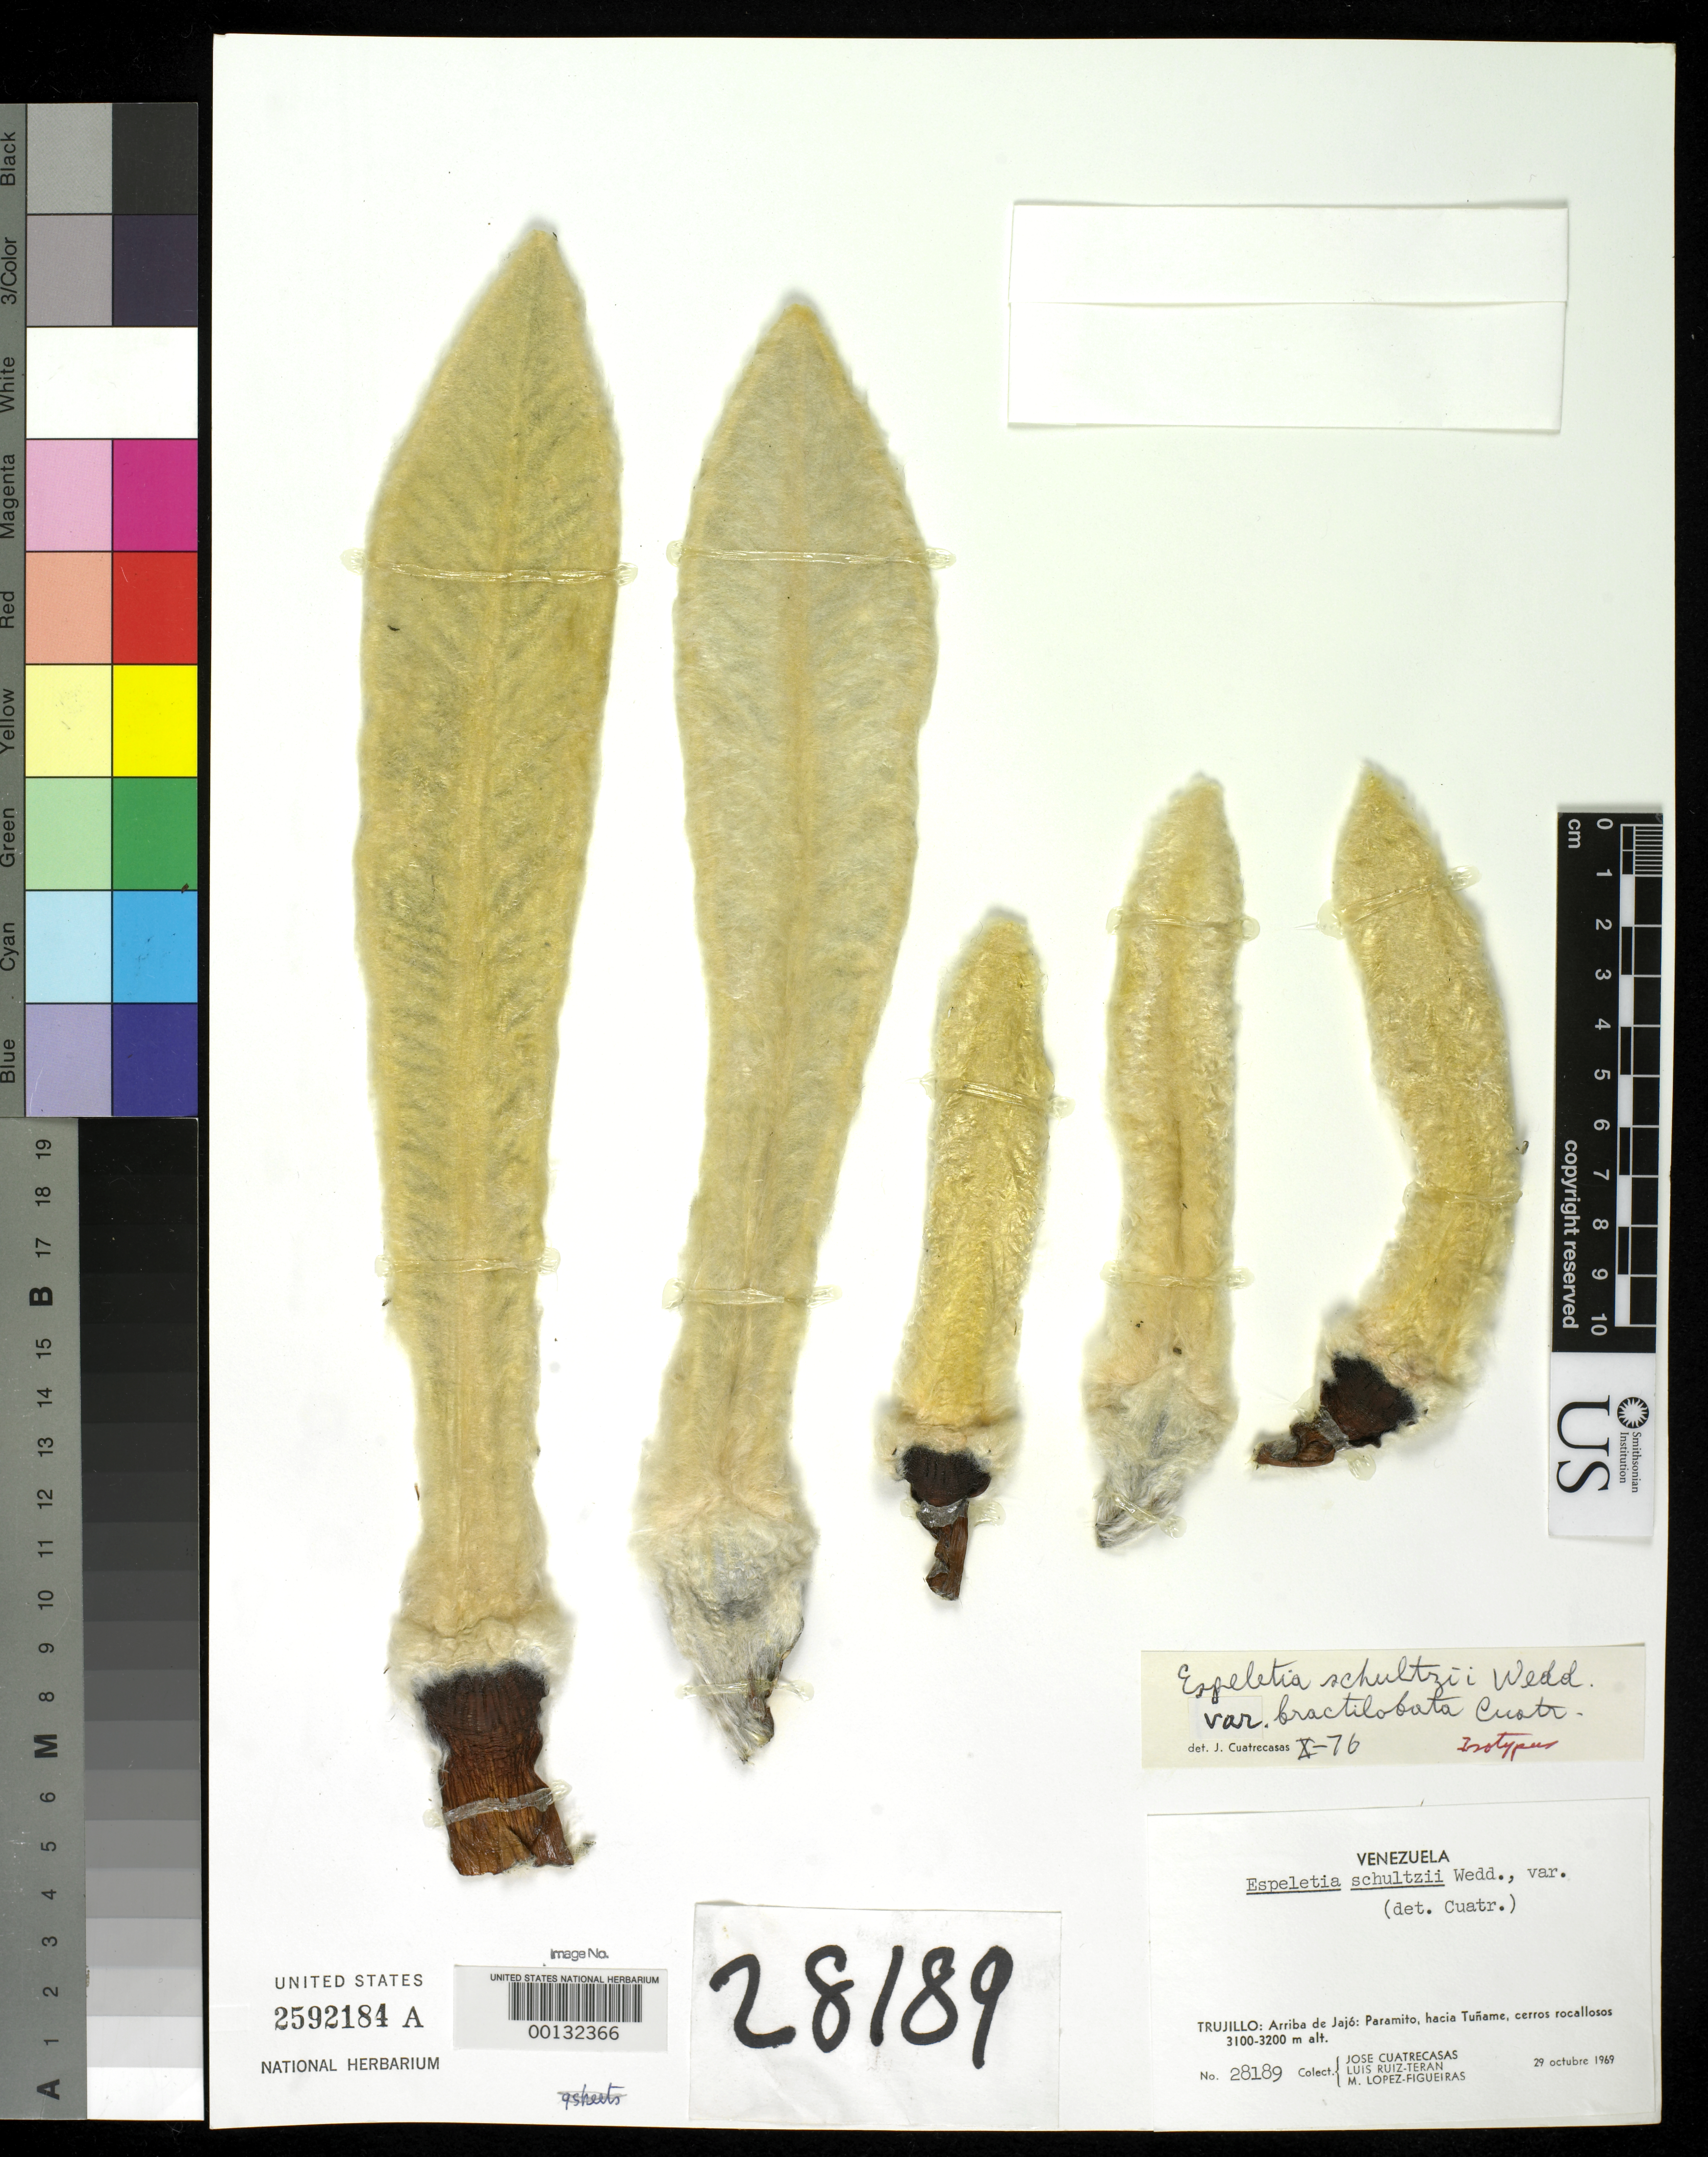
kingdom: Plantae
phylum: Tracheophyta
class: Magnoliopsida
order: Asterales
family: Asteraceae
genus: Espeletia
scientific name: Espeletia schultzii var. bractilobata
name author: Cuatrec.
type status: Isotype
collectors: J. Cuatrecasas, L. E. Ruíz-Terán & M. López Figueiras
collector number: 28189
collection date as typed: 29 Oct 1969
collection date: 1969-10-29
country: Venezuela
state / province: Trujillo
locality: Arriba de Jajo, Paramito, hacia Tuname, cerros rocallosos. [Above Jajo, Paramito, towards Tuname, rocky hills]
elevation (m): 3100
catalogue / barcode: US 2592184A